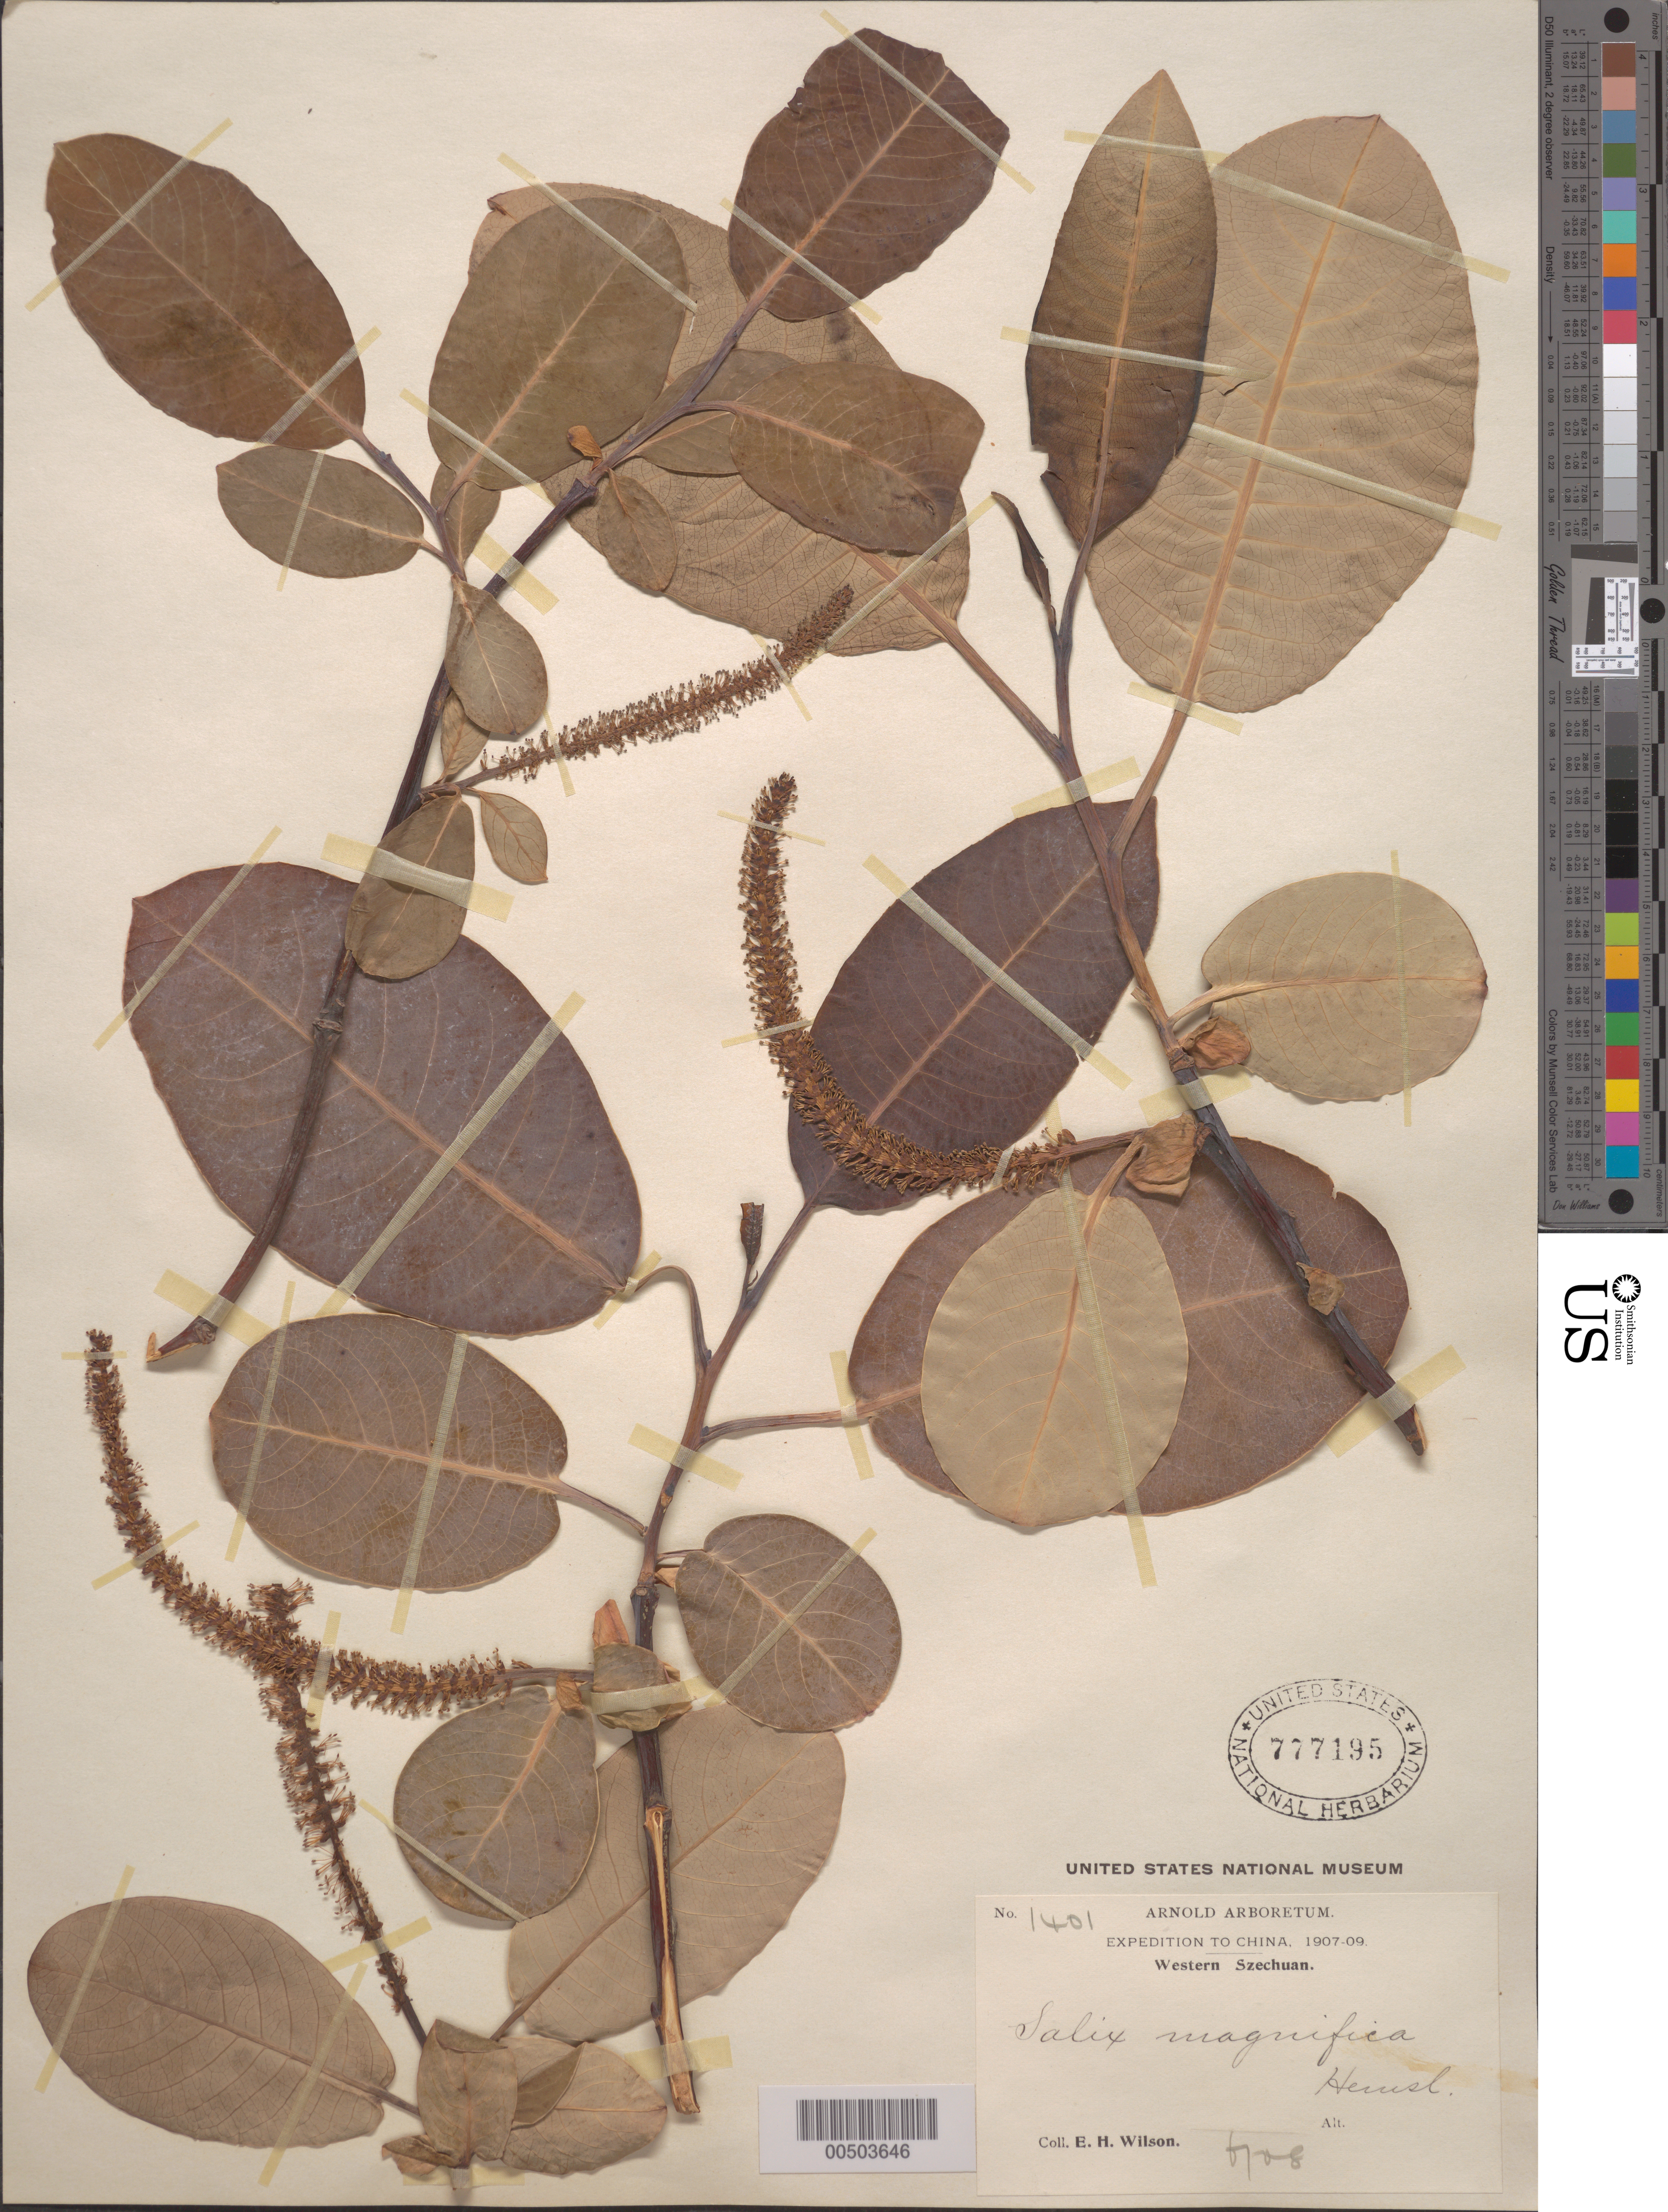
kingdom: Plantae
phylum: Tracheophyta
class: Magnoliopsida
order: Malpighiales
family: Salicaceae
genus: Salix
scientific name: Salix magnifica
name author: Hemsl.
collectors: E. H. Wilson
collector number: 1401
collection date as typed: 1907 to -- --- 1909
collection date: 1907/1909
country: China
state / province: Sichuan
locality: Western Szechuan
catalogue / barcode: US 777195